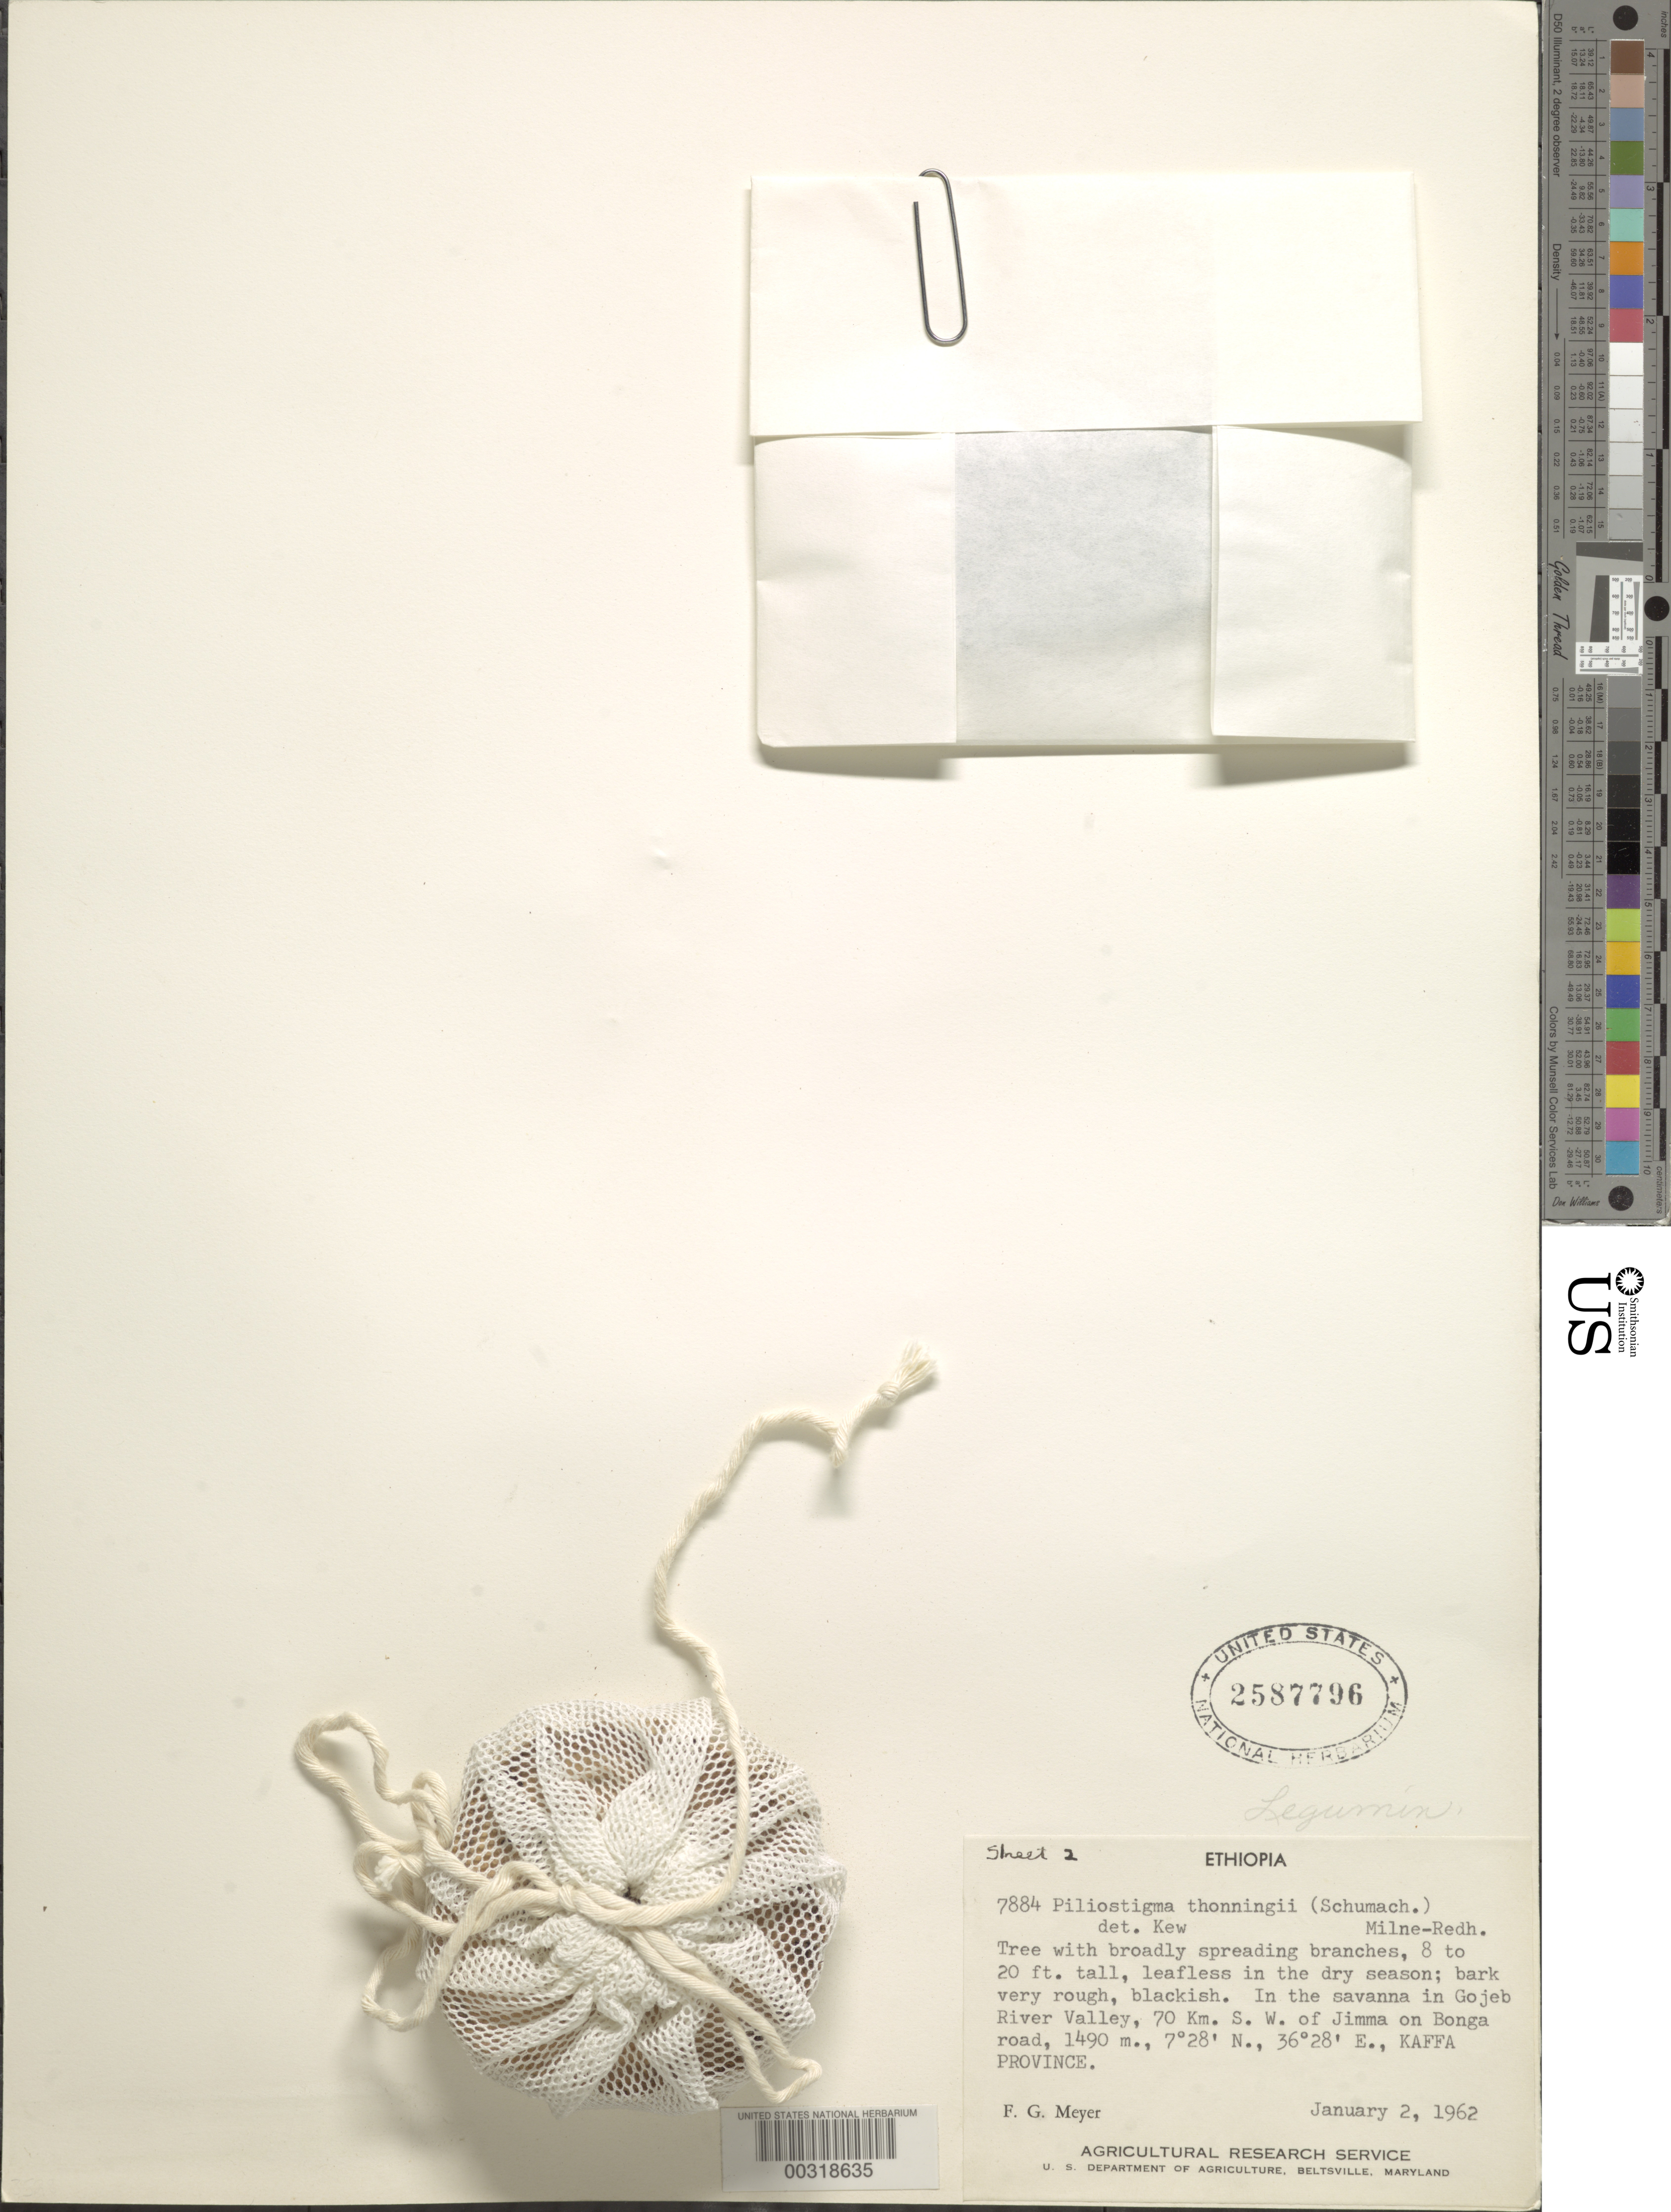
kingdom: Plantae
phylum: Tracheophyta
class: Magnoliopsida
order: Fabales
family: Fabaceae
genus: Piliostigma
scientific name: Piliostigma thonningii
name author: (Schumach.) Milne-Redh.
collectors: F. G. Meyer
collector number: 7884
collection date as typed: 02 Jan 1962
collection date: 1962-01-02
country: Ethiopia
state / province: South West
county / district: Keffa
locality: In gojeb river valley, 70 km sw of jimma on bonga road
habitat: Savanna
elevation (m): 1490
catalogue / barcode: US 2587796